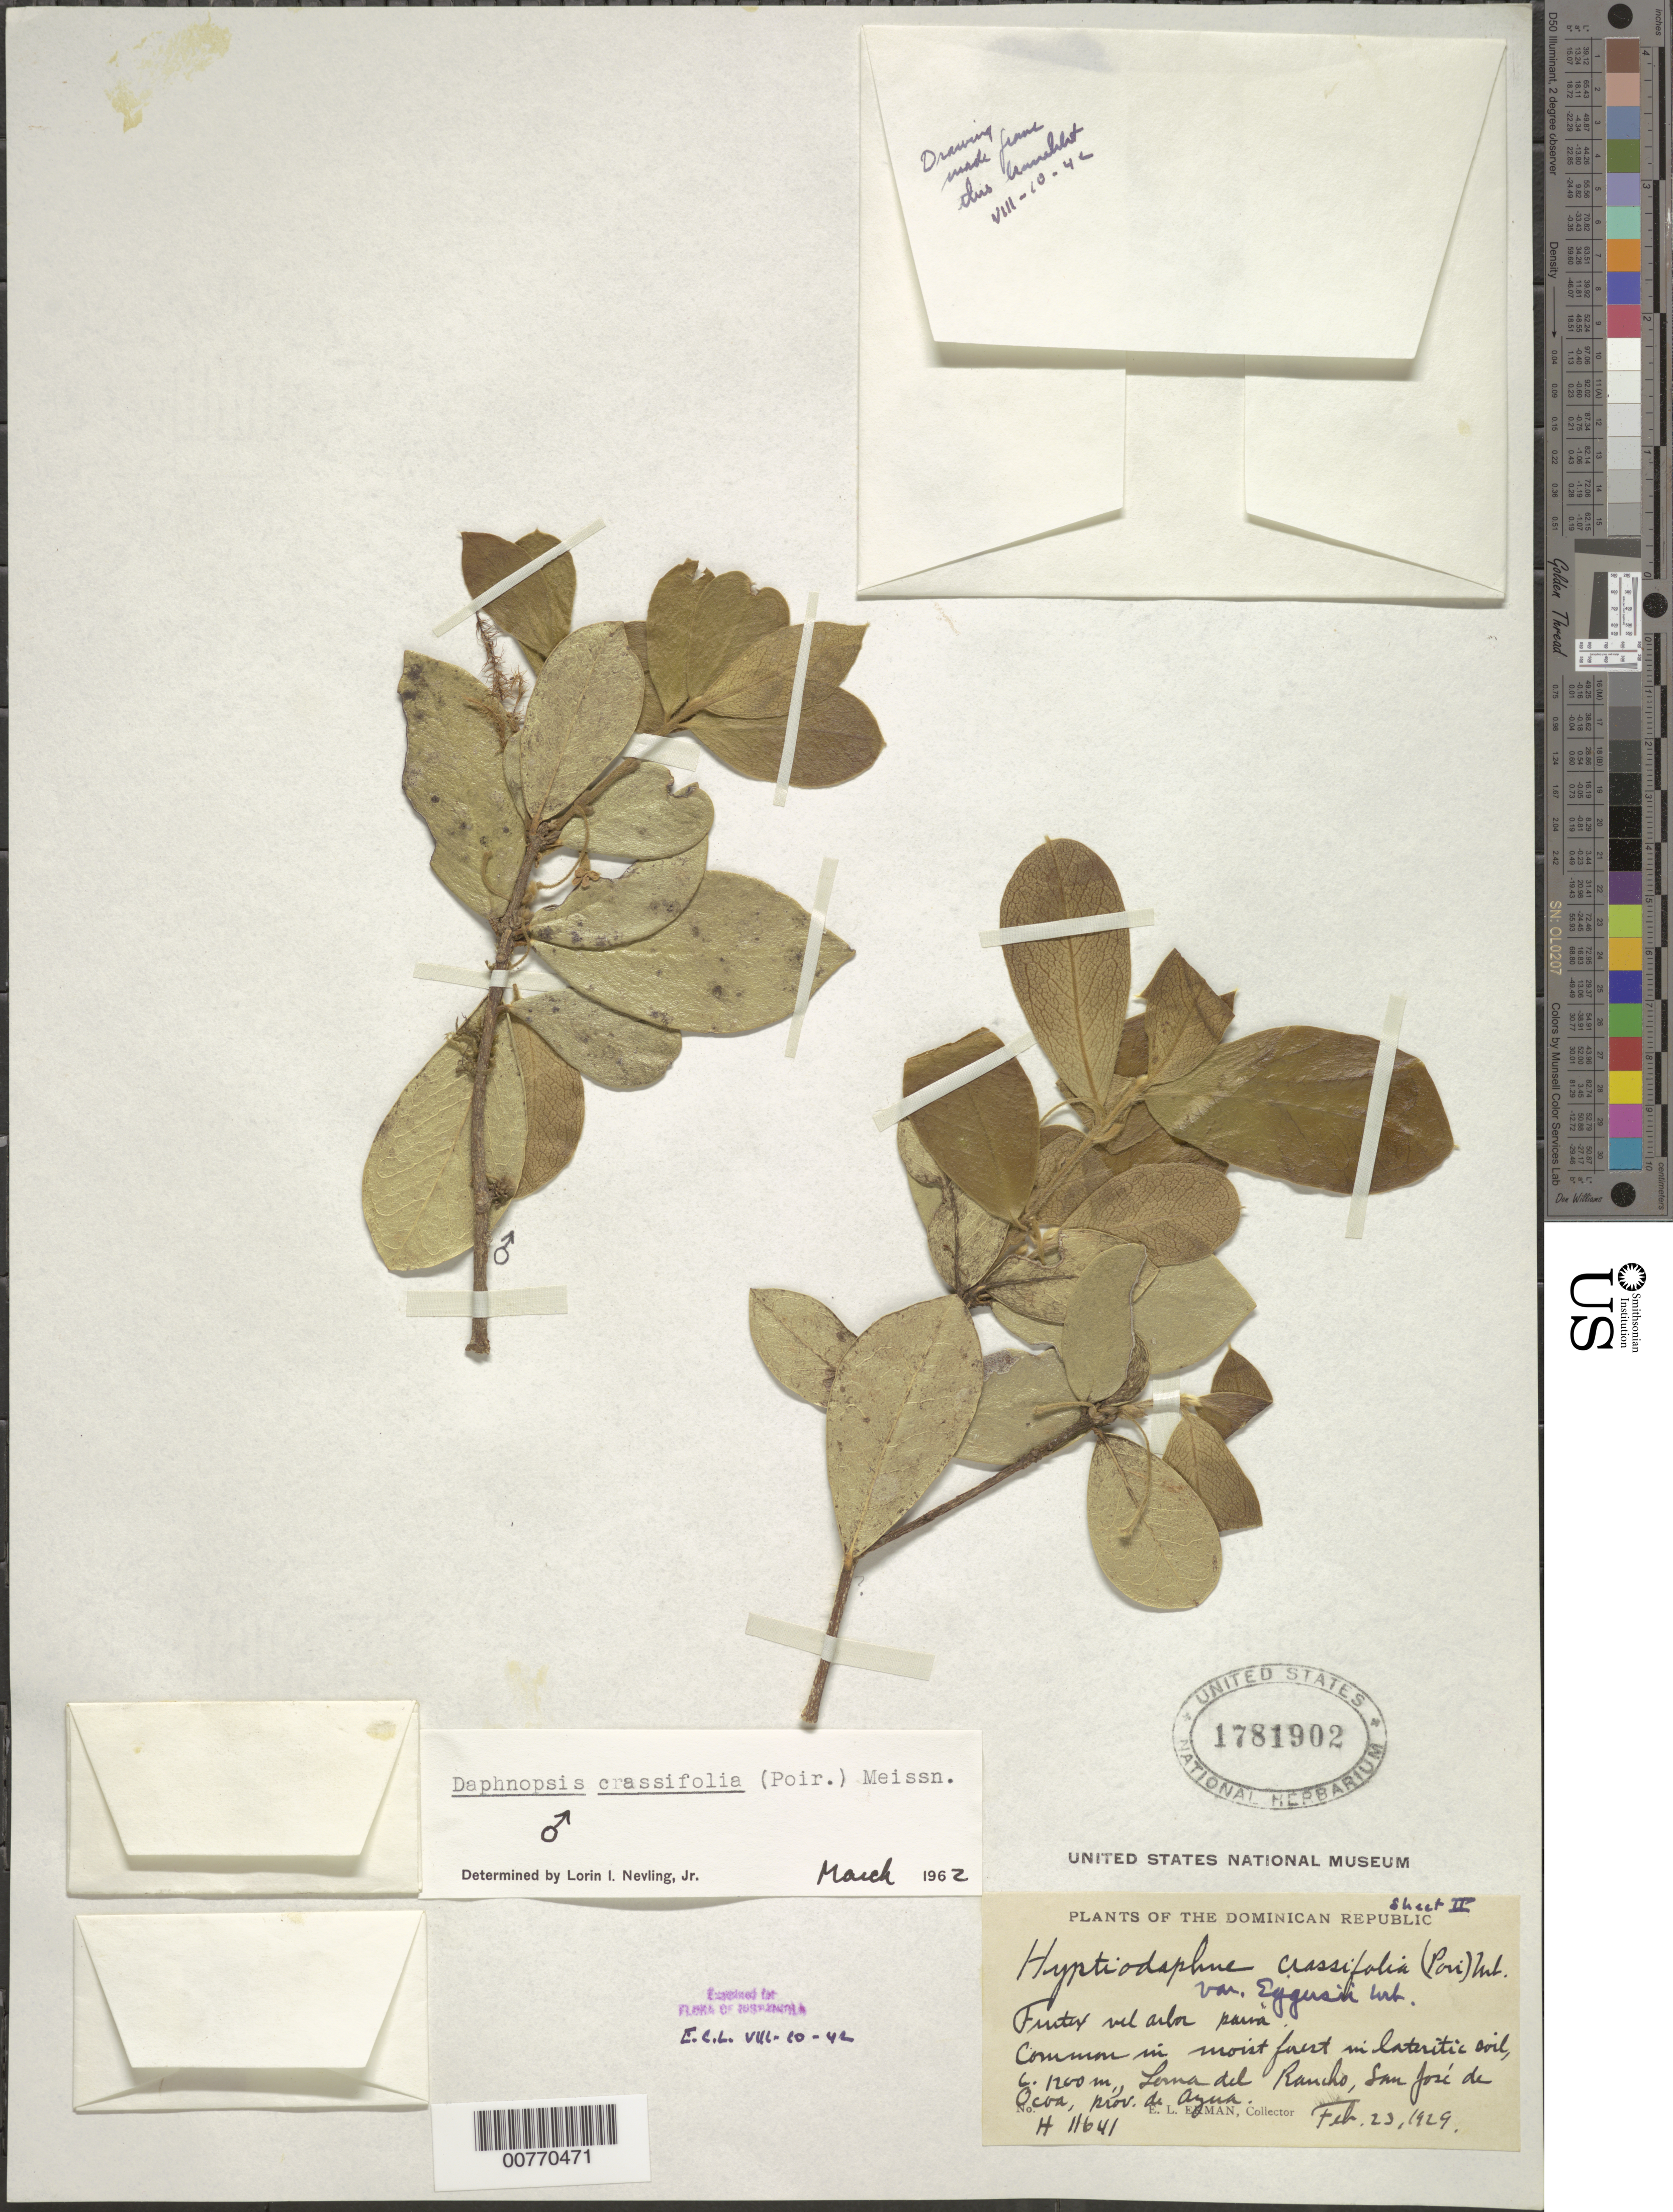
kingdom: Plantae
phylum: Tracheophyta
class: Magnoliopsida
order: Malvales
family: Thymelaeaceae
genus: Daphnopsis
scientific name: Daphnopsis crassifolia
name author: (Poir.) Meisn.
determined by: Nevling, L. I., Jr.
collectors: E. L. Ekman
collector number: H 11641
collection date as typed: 23 Feb 1929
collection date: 1929-02-23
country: Dominican Republic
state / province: Azua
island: Hispaniola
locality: Sierra de Ocoa, San José de Ocoa, Loma del Rancho.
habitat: Moist forest, lateritic soil.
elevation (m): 1200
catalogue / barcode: US 1781902